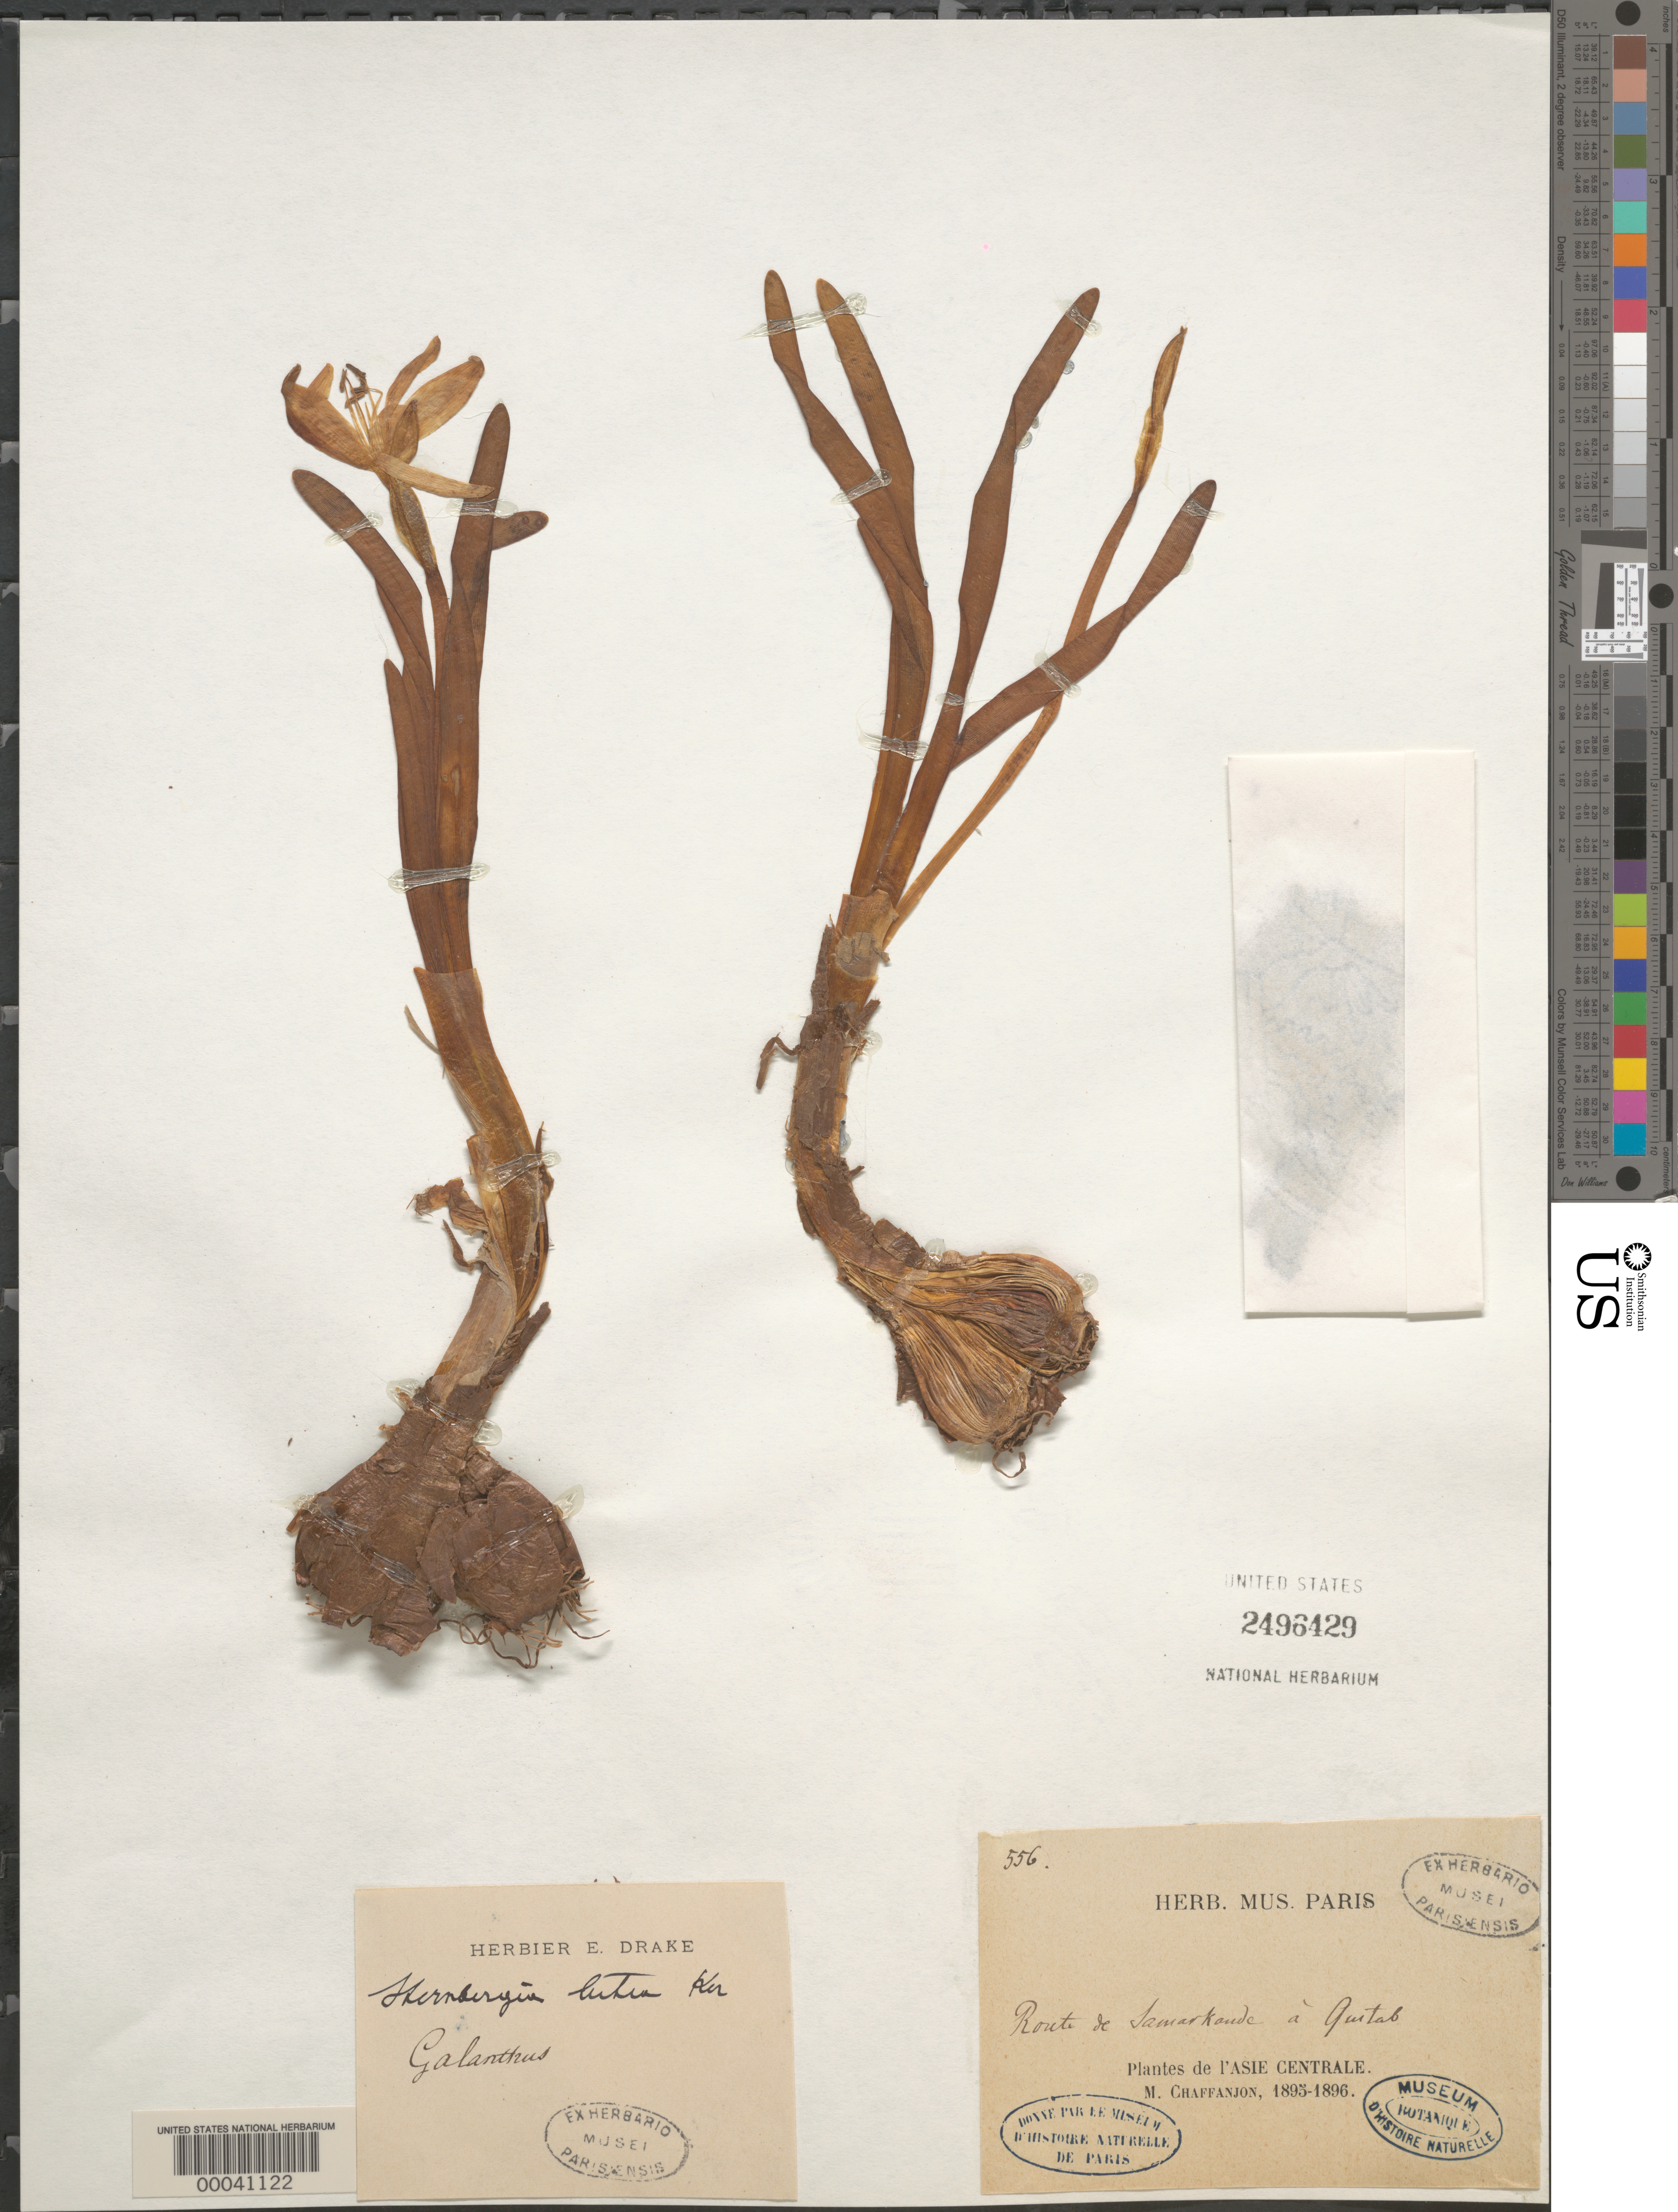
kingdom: Plantae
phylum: Tracheophyta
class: Liliopsida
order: Asparagales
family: Amaryllidaceae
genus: Sternbergia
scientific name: Sternbergia lutea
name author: (L.) Ker Gawl. & Spreng.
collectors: M. Chaffanjon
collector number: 556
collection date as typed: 1895 to -- -- 1896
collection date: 1895/1896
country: Uzbekistan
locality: Central asia, route to samarkand and guitab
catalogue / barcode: US 2496429